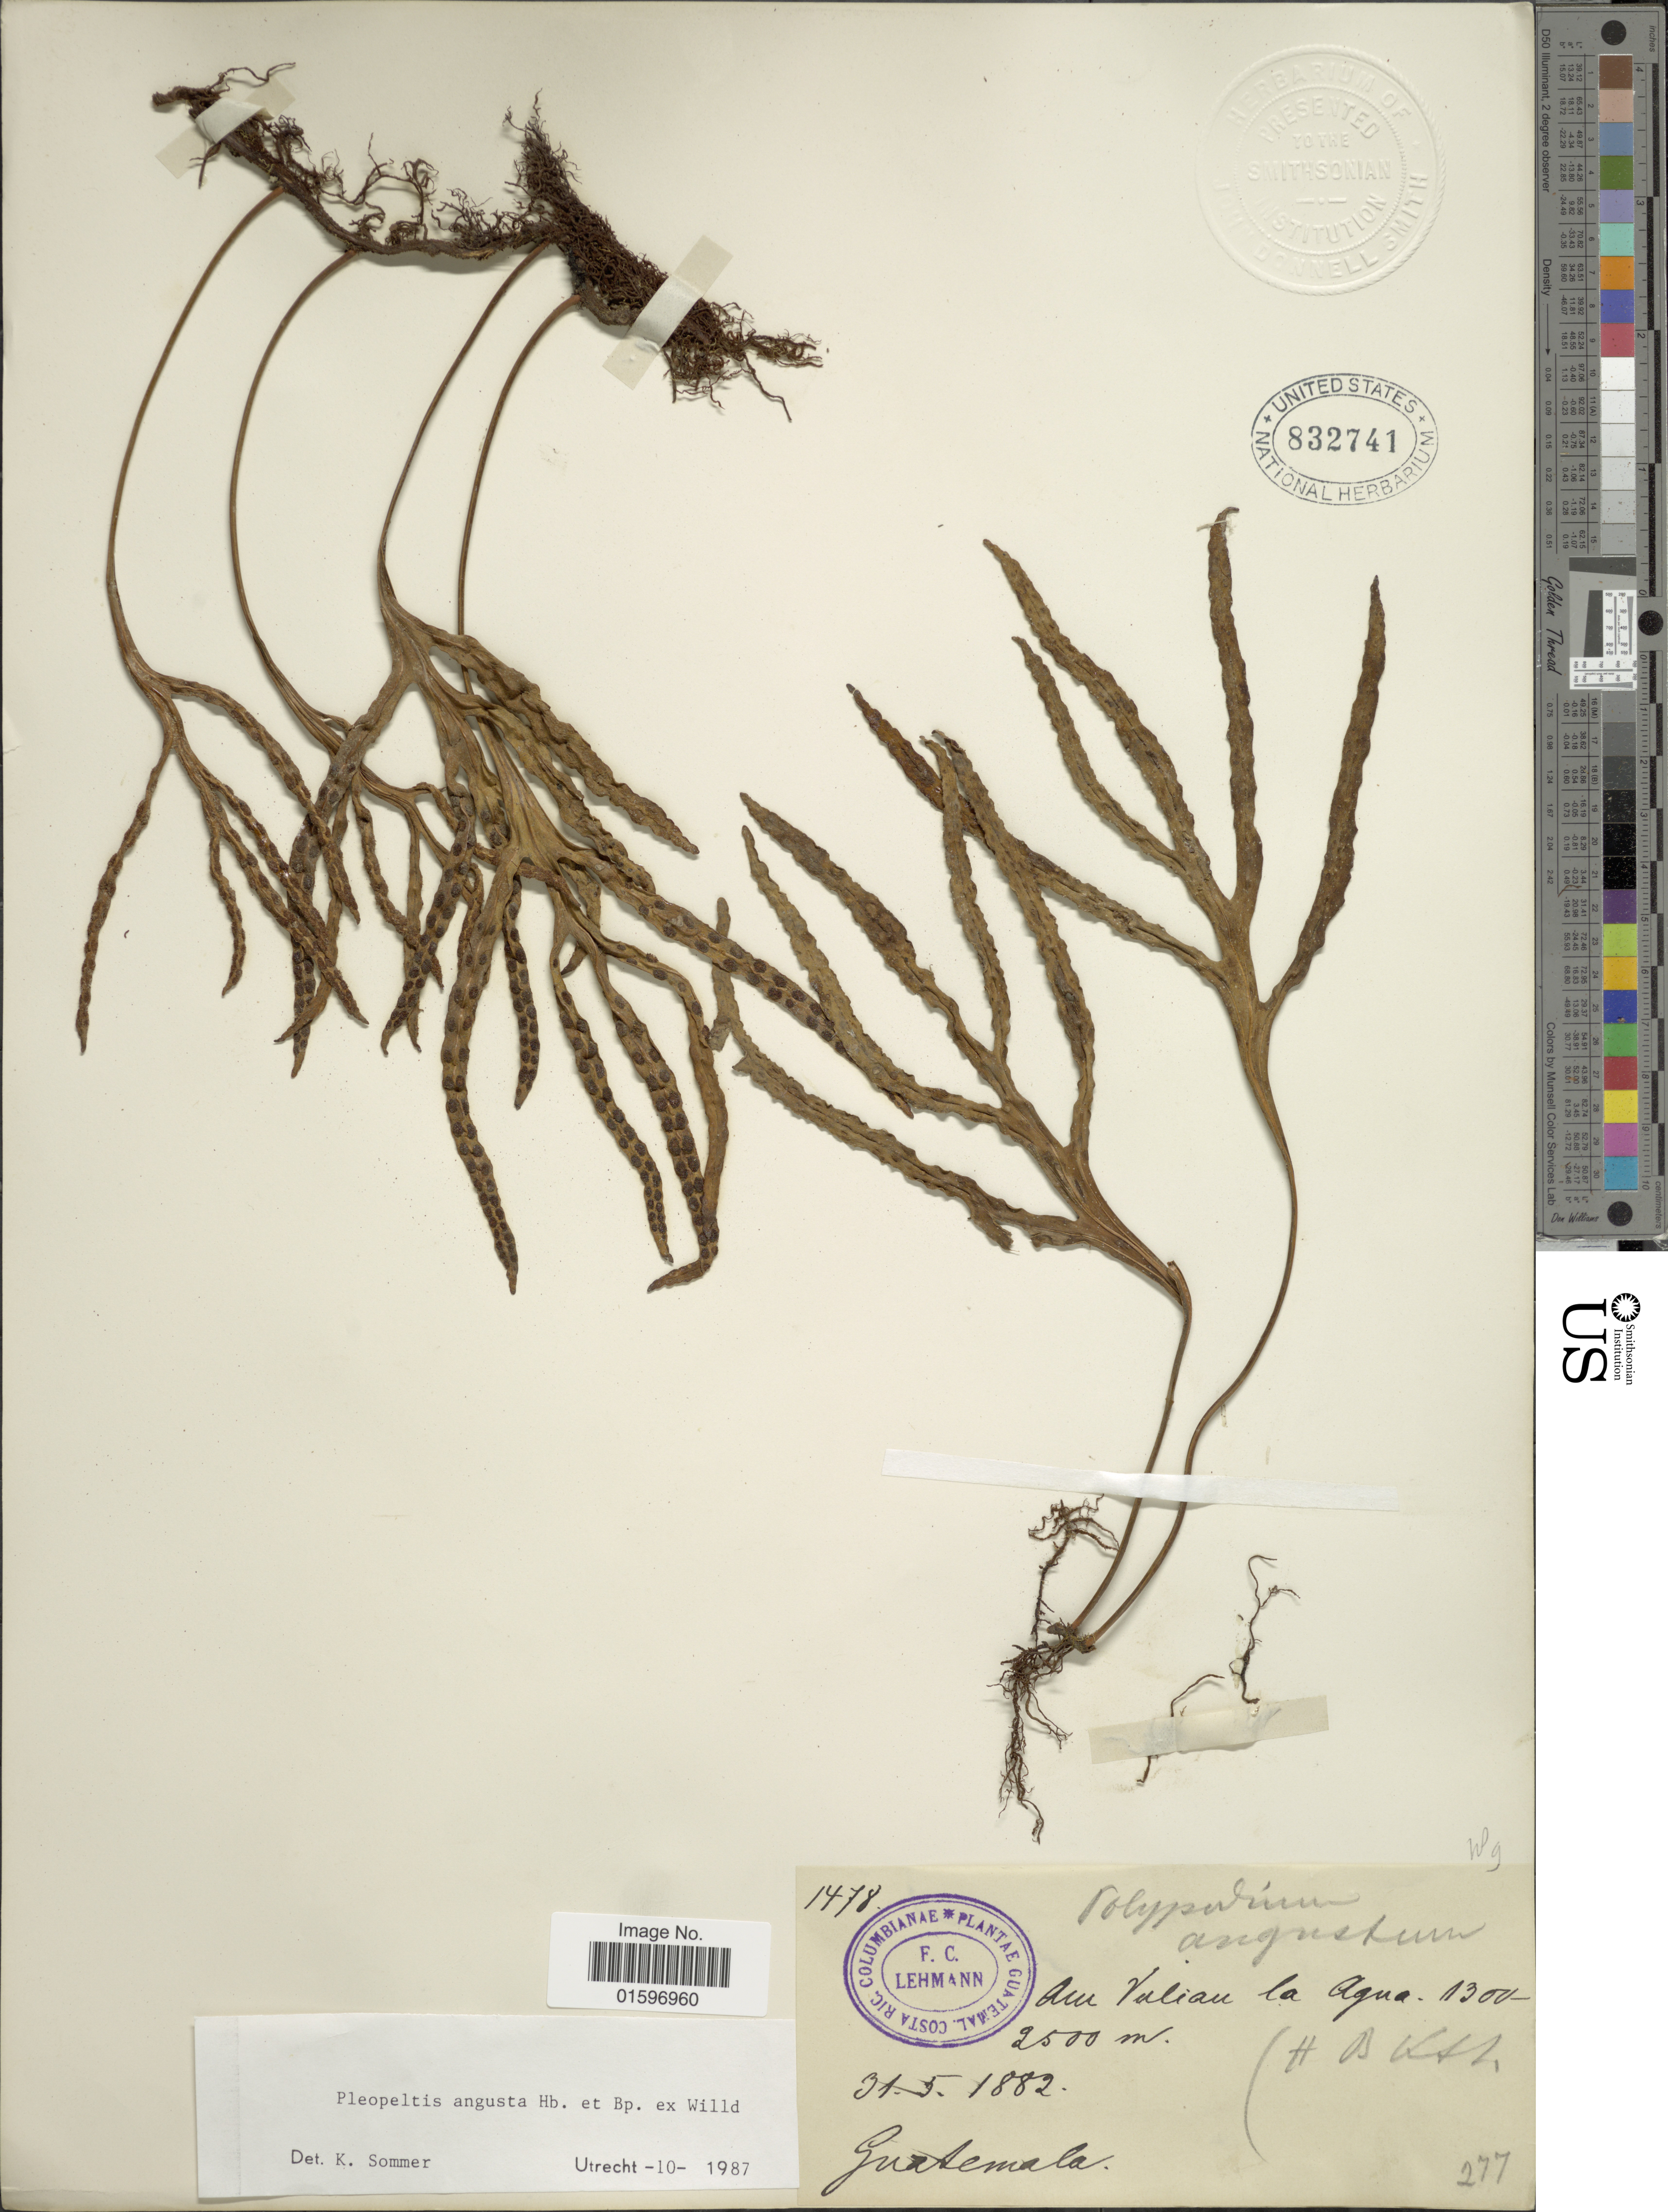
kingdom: Plantae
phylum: Tracheophyta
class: Polypodiopsida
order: Polypodiales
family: Polypodiaceae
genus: Pleopeltis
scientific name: Pleopeltis angusta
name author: Humb. & Bonap. ex Willd.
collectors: F. C. Lehmann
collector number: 1478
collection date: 1882-05-31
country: Guatemala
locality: Am Vulcan la Agua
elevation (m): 2500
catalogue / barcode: US 832741